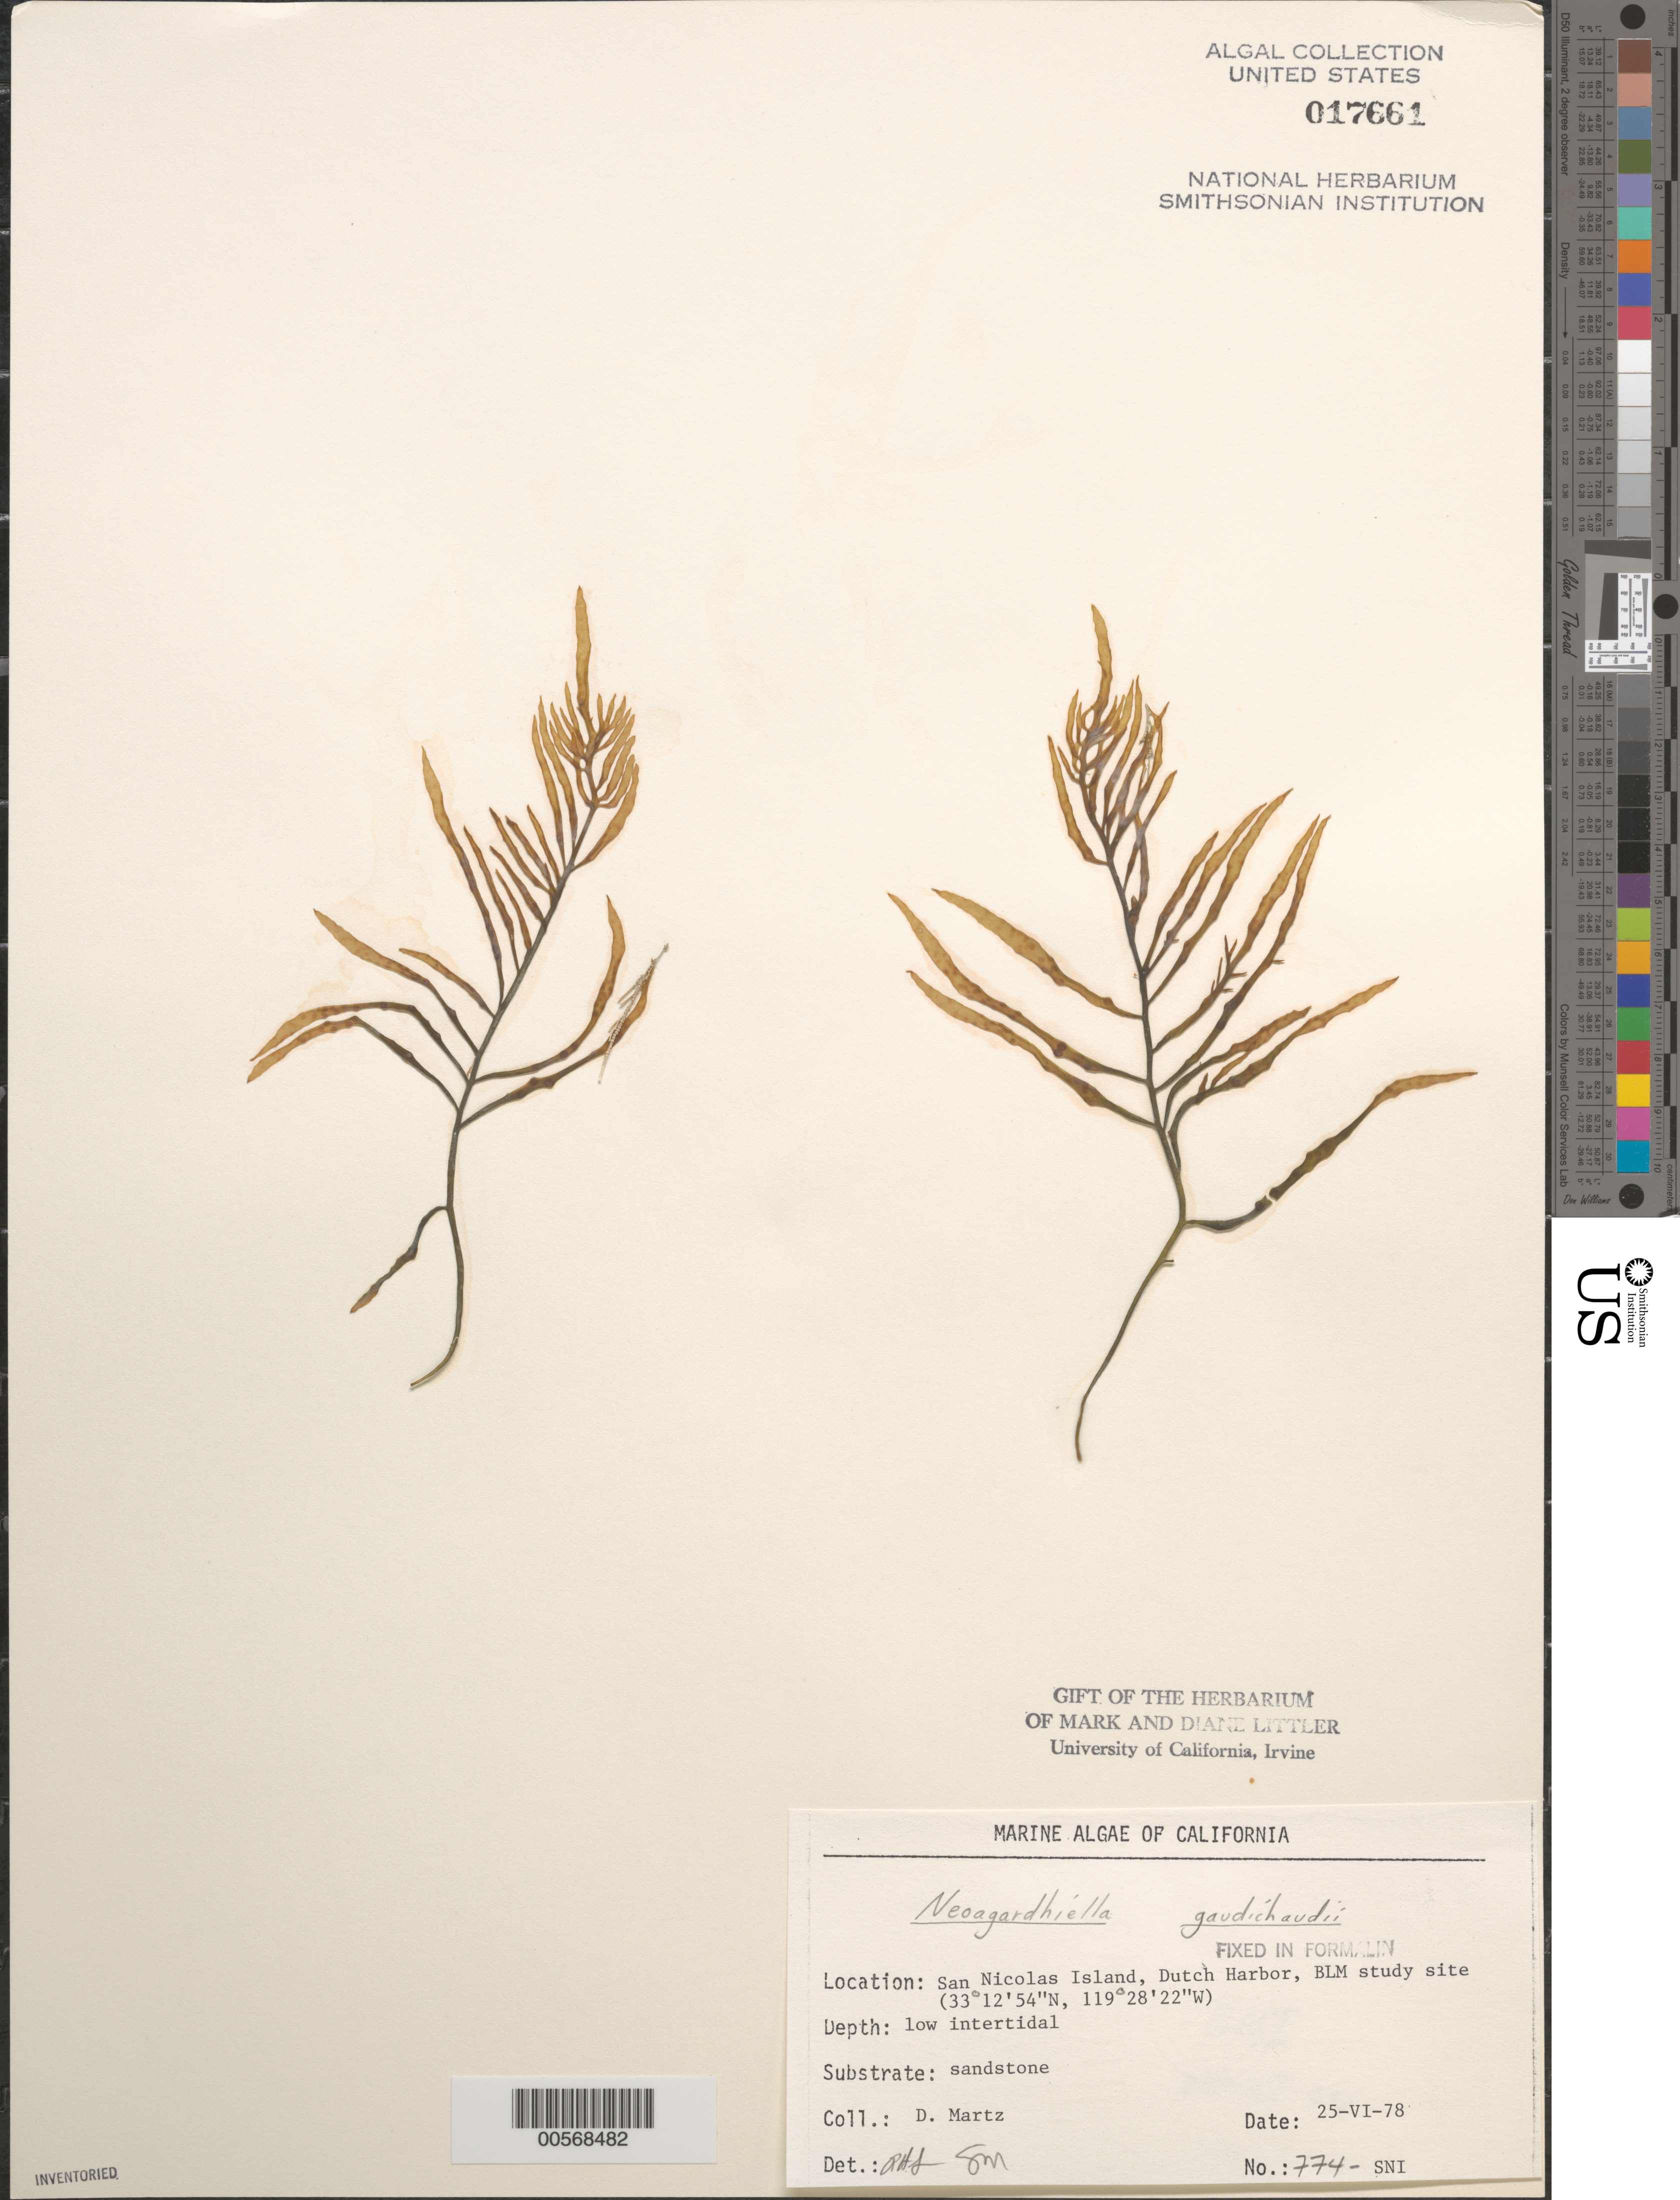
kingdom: Plantae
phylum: Rhodophyta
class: Florideophyceae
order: Gigartinales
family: Solieriaceae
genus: Sarcodiotheca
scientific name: Sarcodiotheca gaudichaudii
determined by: Algae name updating Project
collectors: D. Martz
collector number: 774-sni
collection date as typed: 25 Jun 1978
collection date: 1978-06-25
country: United States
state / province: California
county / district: Ventura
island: San Nicolas Island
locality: Dutch Harbor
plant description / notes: BLM-SOCALBIGHT Rocky Intertidal Survey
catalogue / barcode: US 17661